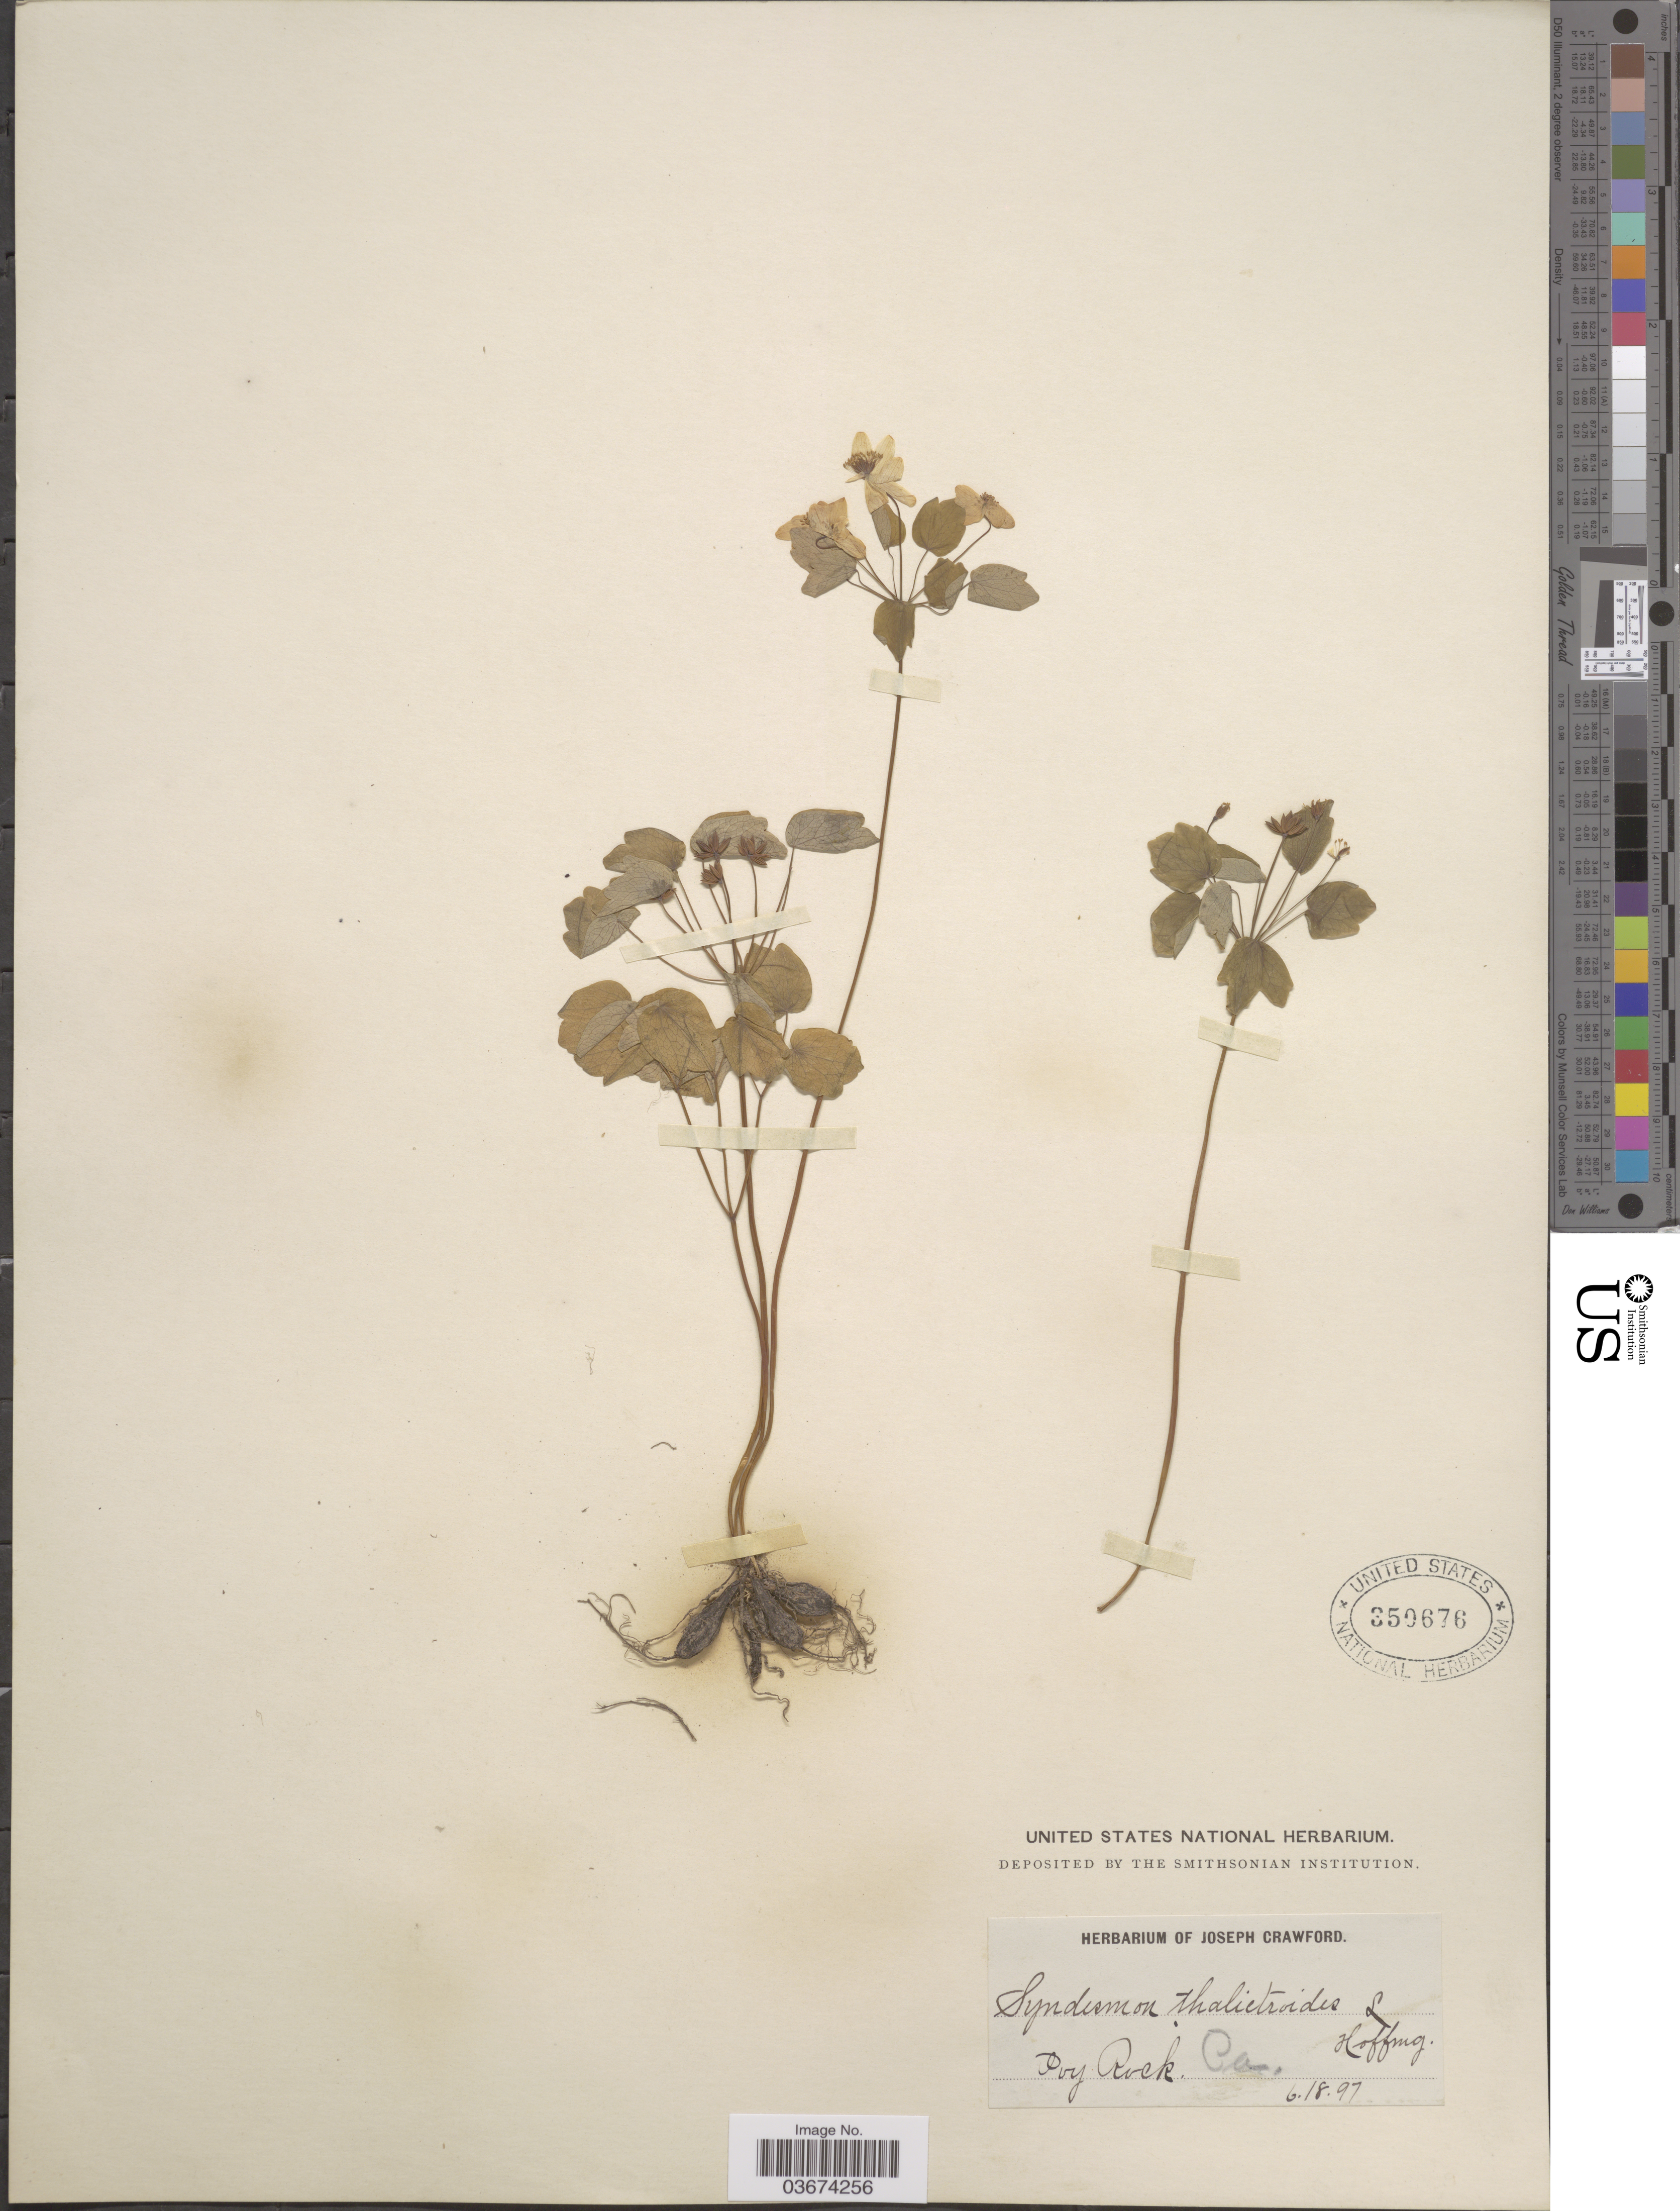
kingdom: Plantae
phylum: Tracheophyta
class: Magnoliopsida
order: Ranunculales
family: Ranunculaceae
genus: Thalictrum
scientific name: Thalictrum thalictroides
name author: (L.) A.J. Eames & B. Boivin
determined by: Strong, M. T., (US), Smithsonian Institution - National Museum of Natural History (UNITED STATES)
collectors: ex herb. Joseph Crawford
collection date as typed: Transcribed d/m/y: 18/6/97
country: United States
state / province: Pennsylvania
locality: Poy [interpreted] Rock.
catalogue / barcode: US 350676